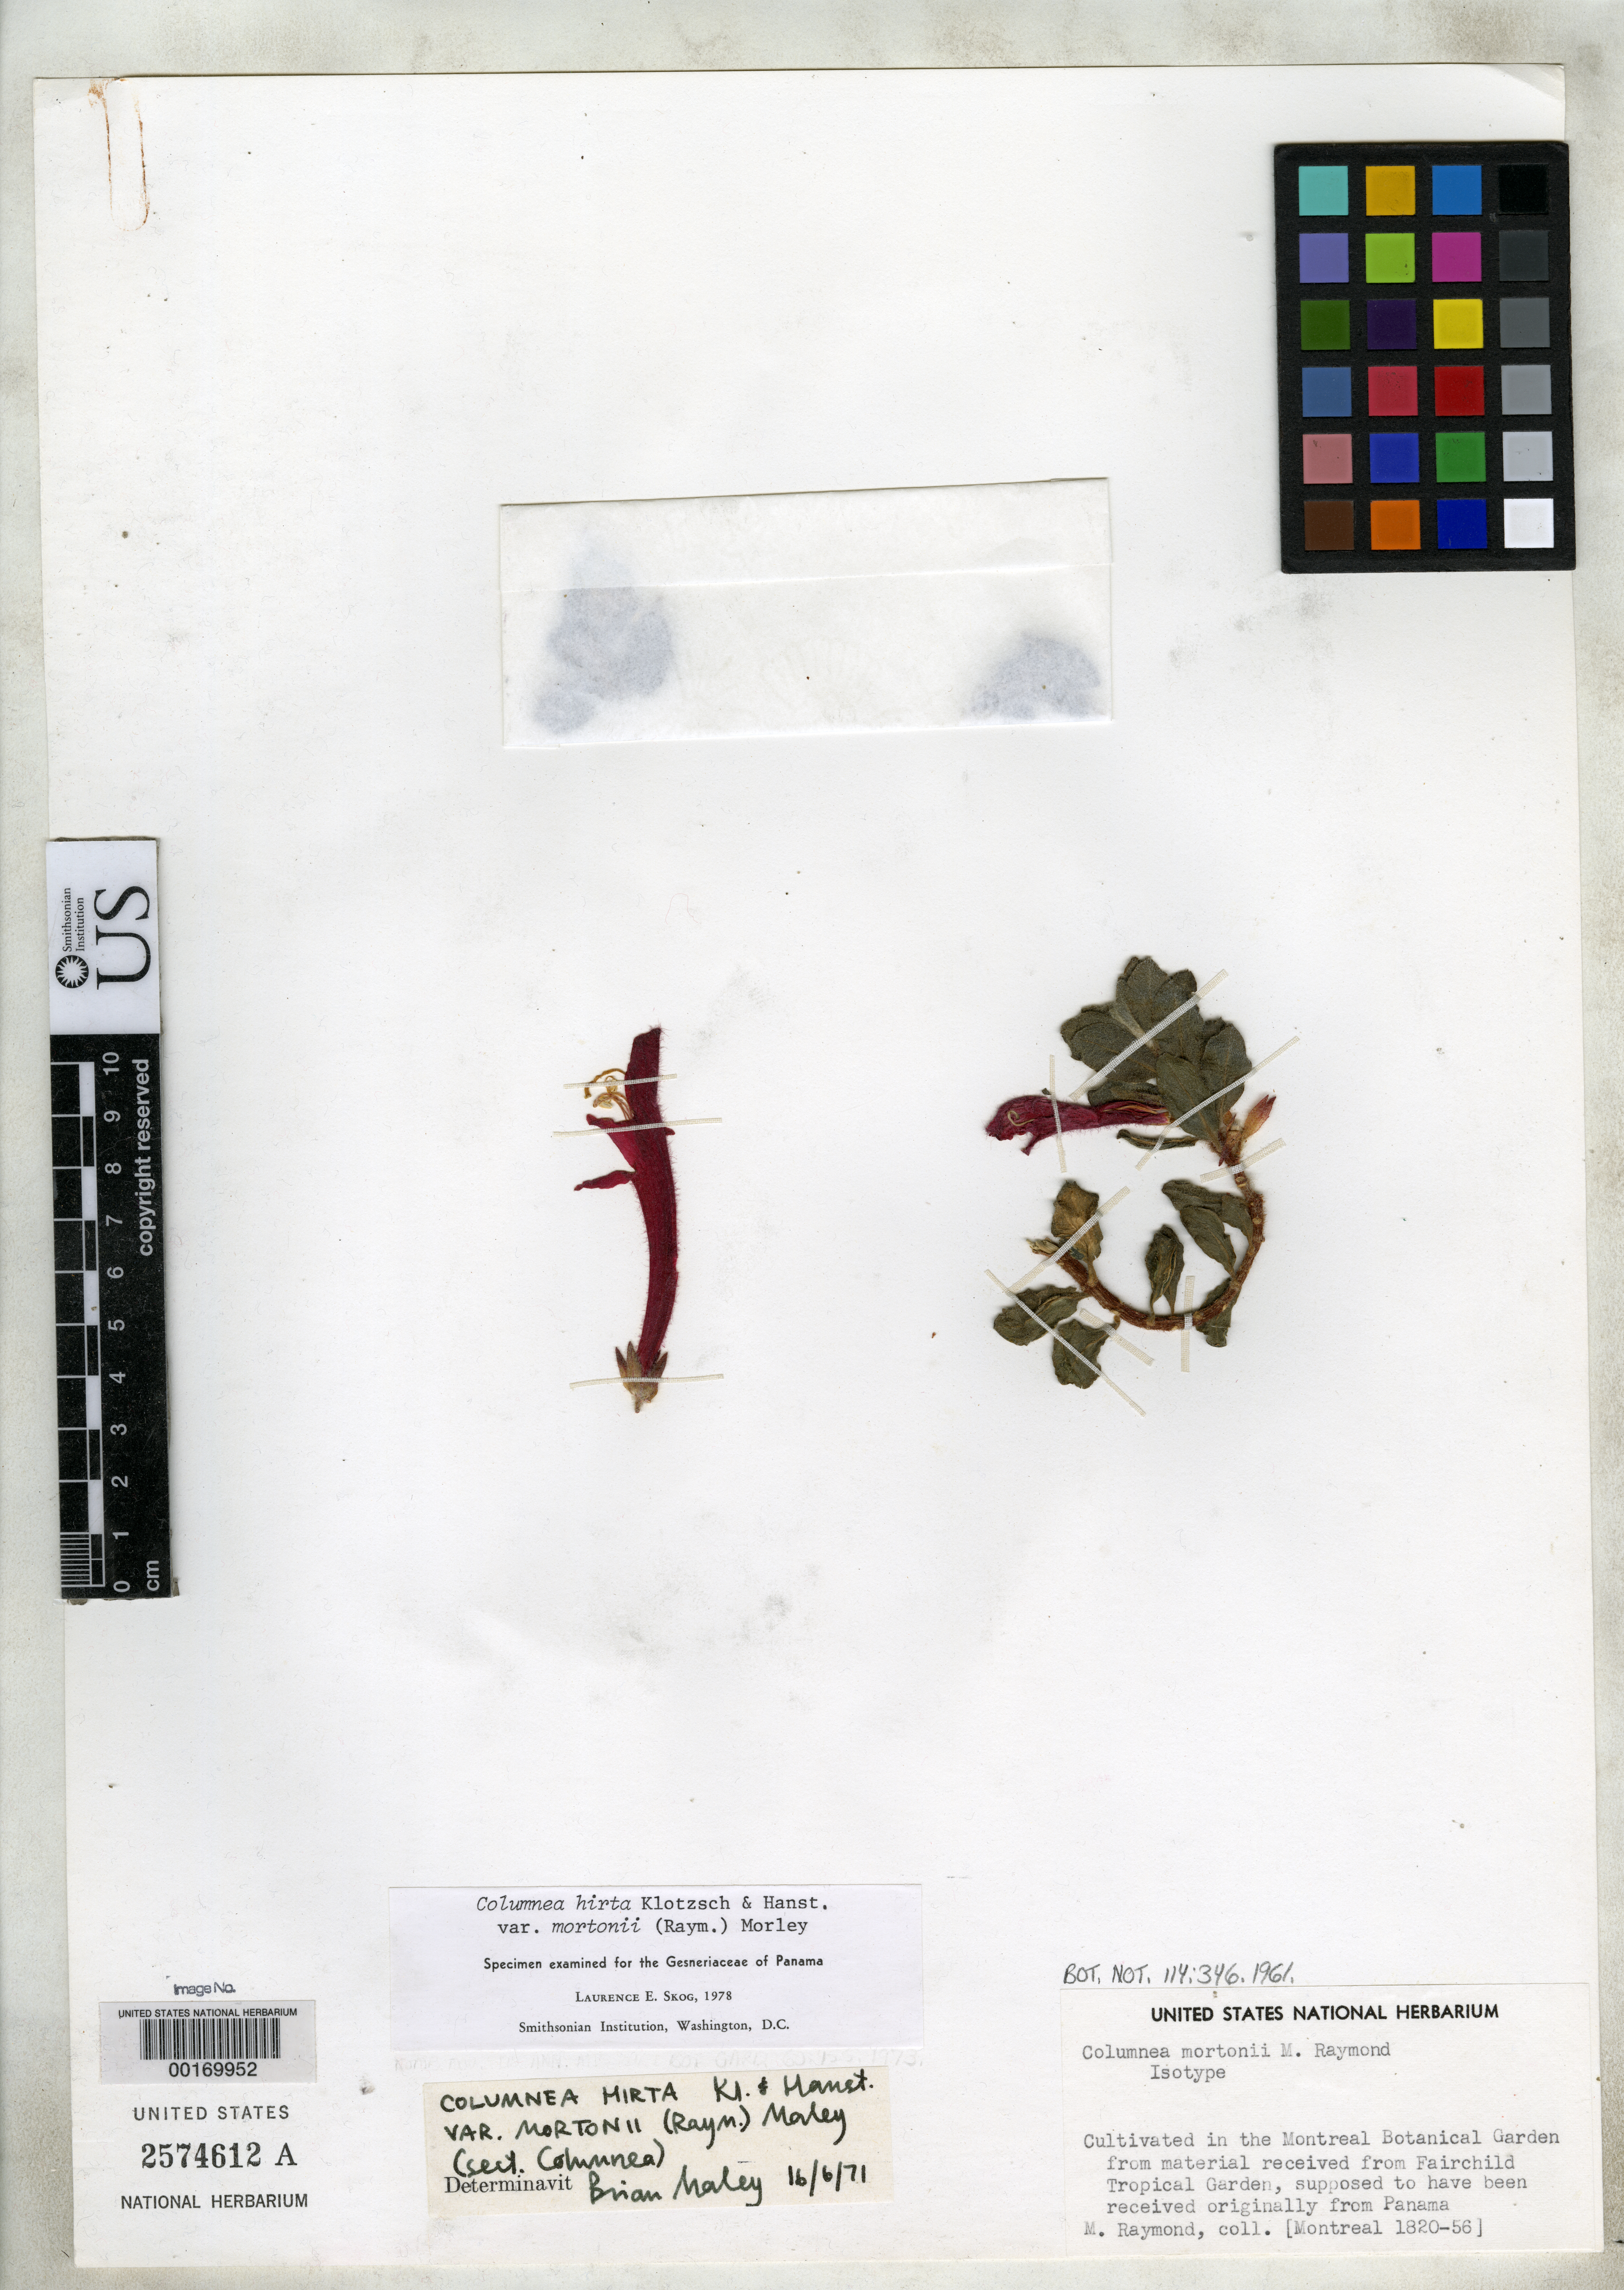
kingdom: Plantae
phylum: Tracheophyta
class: Magnoliopsida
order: Lamiales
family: Gesneriaceae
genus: Columnea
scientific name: Columnea mortonii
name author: Raymond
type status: Isotype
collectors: M. Raymond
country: Panama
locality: NW of Boquete towards Parque Nacional Volcan Baru.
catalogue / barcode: US 2574612A